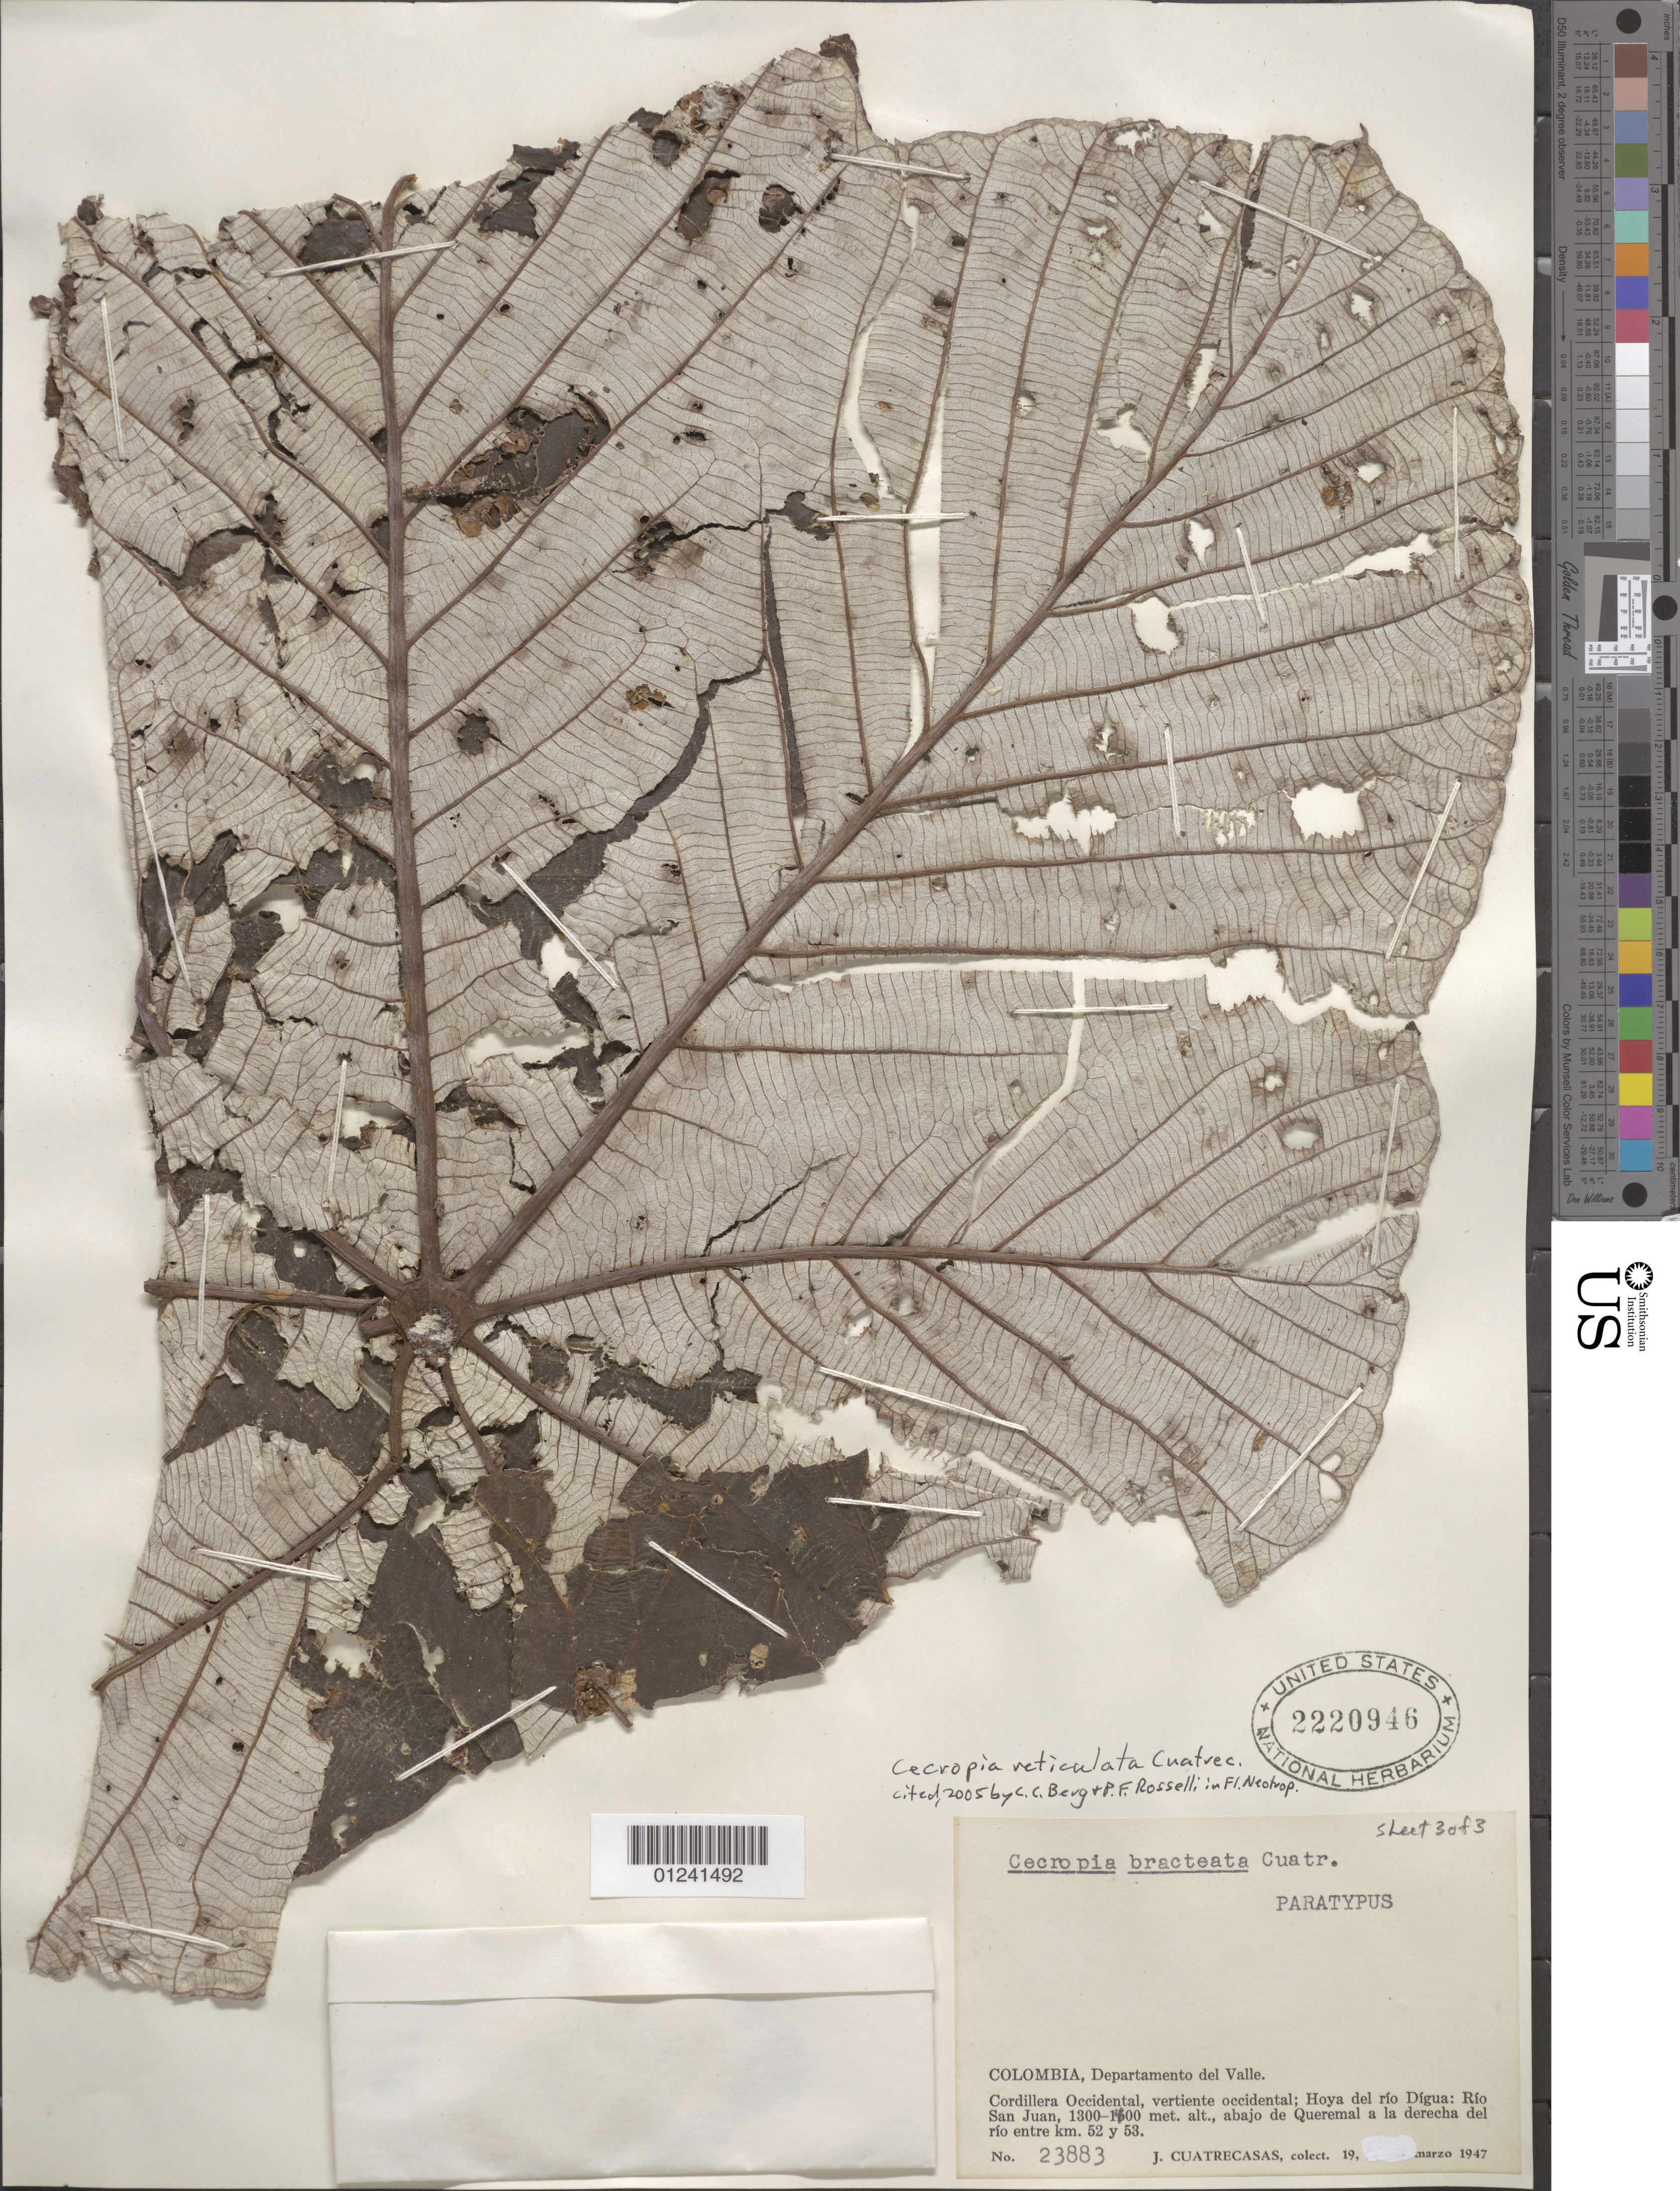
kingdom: Plantae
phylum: Tracheophyta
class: Magnoliopsida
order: Rosales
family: Urticaceae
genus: Cecropia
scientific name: Cecropia reticulata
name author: Cuatrec.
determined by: Cuatrecasas, J.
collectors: J. Cuatrecasas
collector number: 23883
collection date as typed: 3/19/1947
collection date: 1947-03-19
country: Colombia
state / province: Valle del Cauca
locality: Cordillera Occidental,vertiente occidental; Hoya del río Dígua: Río San Juan, abajo de Queremal a la derecha del río entre km 52 y 53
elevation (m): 1300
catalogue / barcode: US 2220946